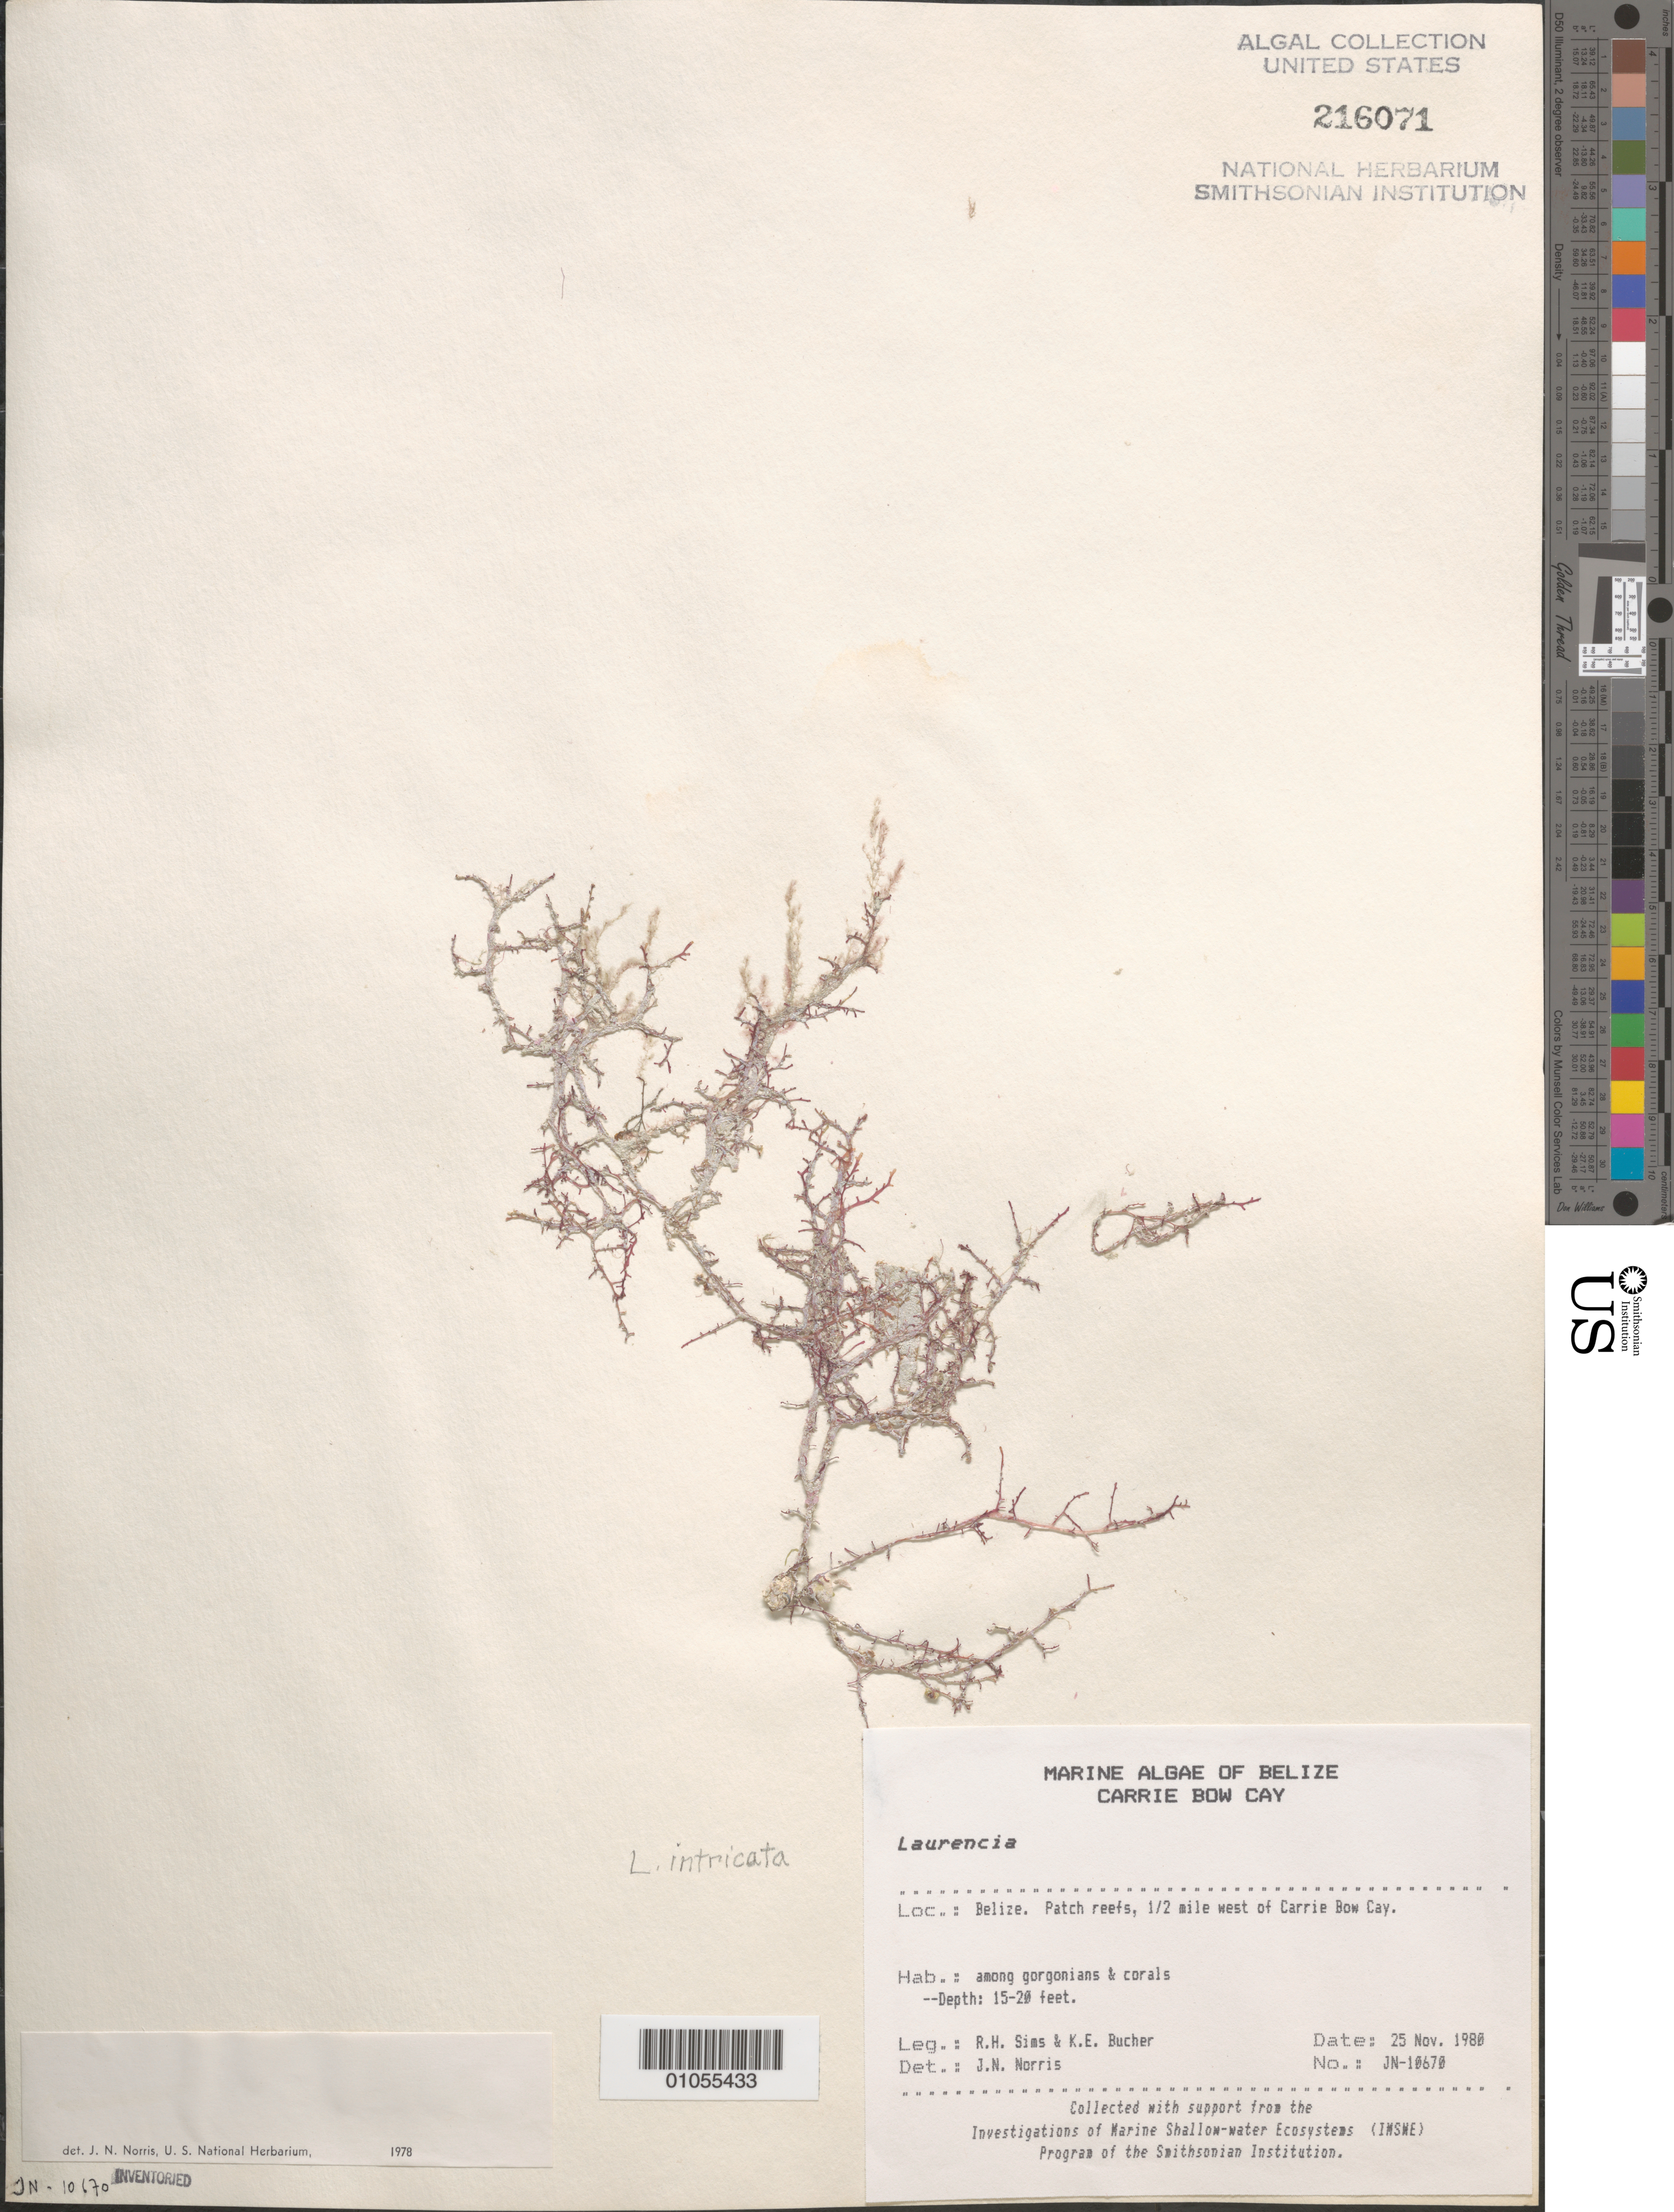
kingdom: Plantae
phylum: Rhodophyta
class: Florideophyceae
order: Ceramiales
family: Rhodomelaceae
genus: Laurencia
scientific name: Laurencia intricata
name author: J.V.Lamouroux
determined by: Norris, James N.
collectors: R. H. Sims & K. E. Bucher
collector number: JN-10670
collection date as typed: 25 Nov 1980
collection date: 1980-11-25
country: Belize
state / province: Stann Creek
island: Carrie Bow Cay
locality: Patch reefs 1/2 mile west of Carrie Bow Cay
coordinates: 16 48'N, 88 05'W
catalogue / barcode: US 216071